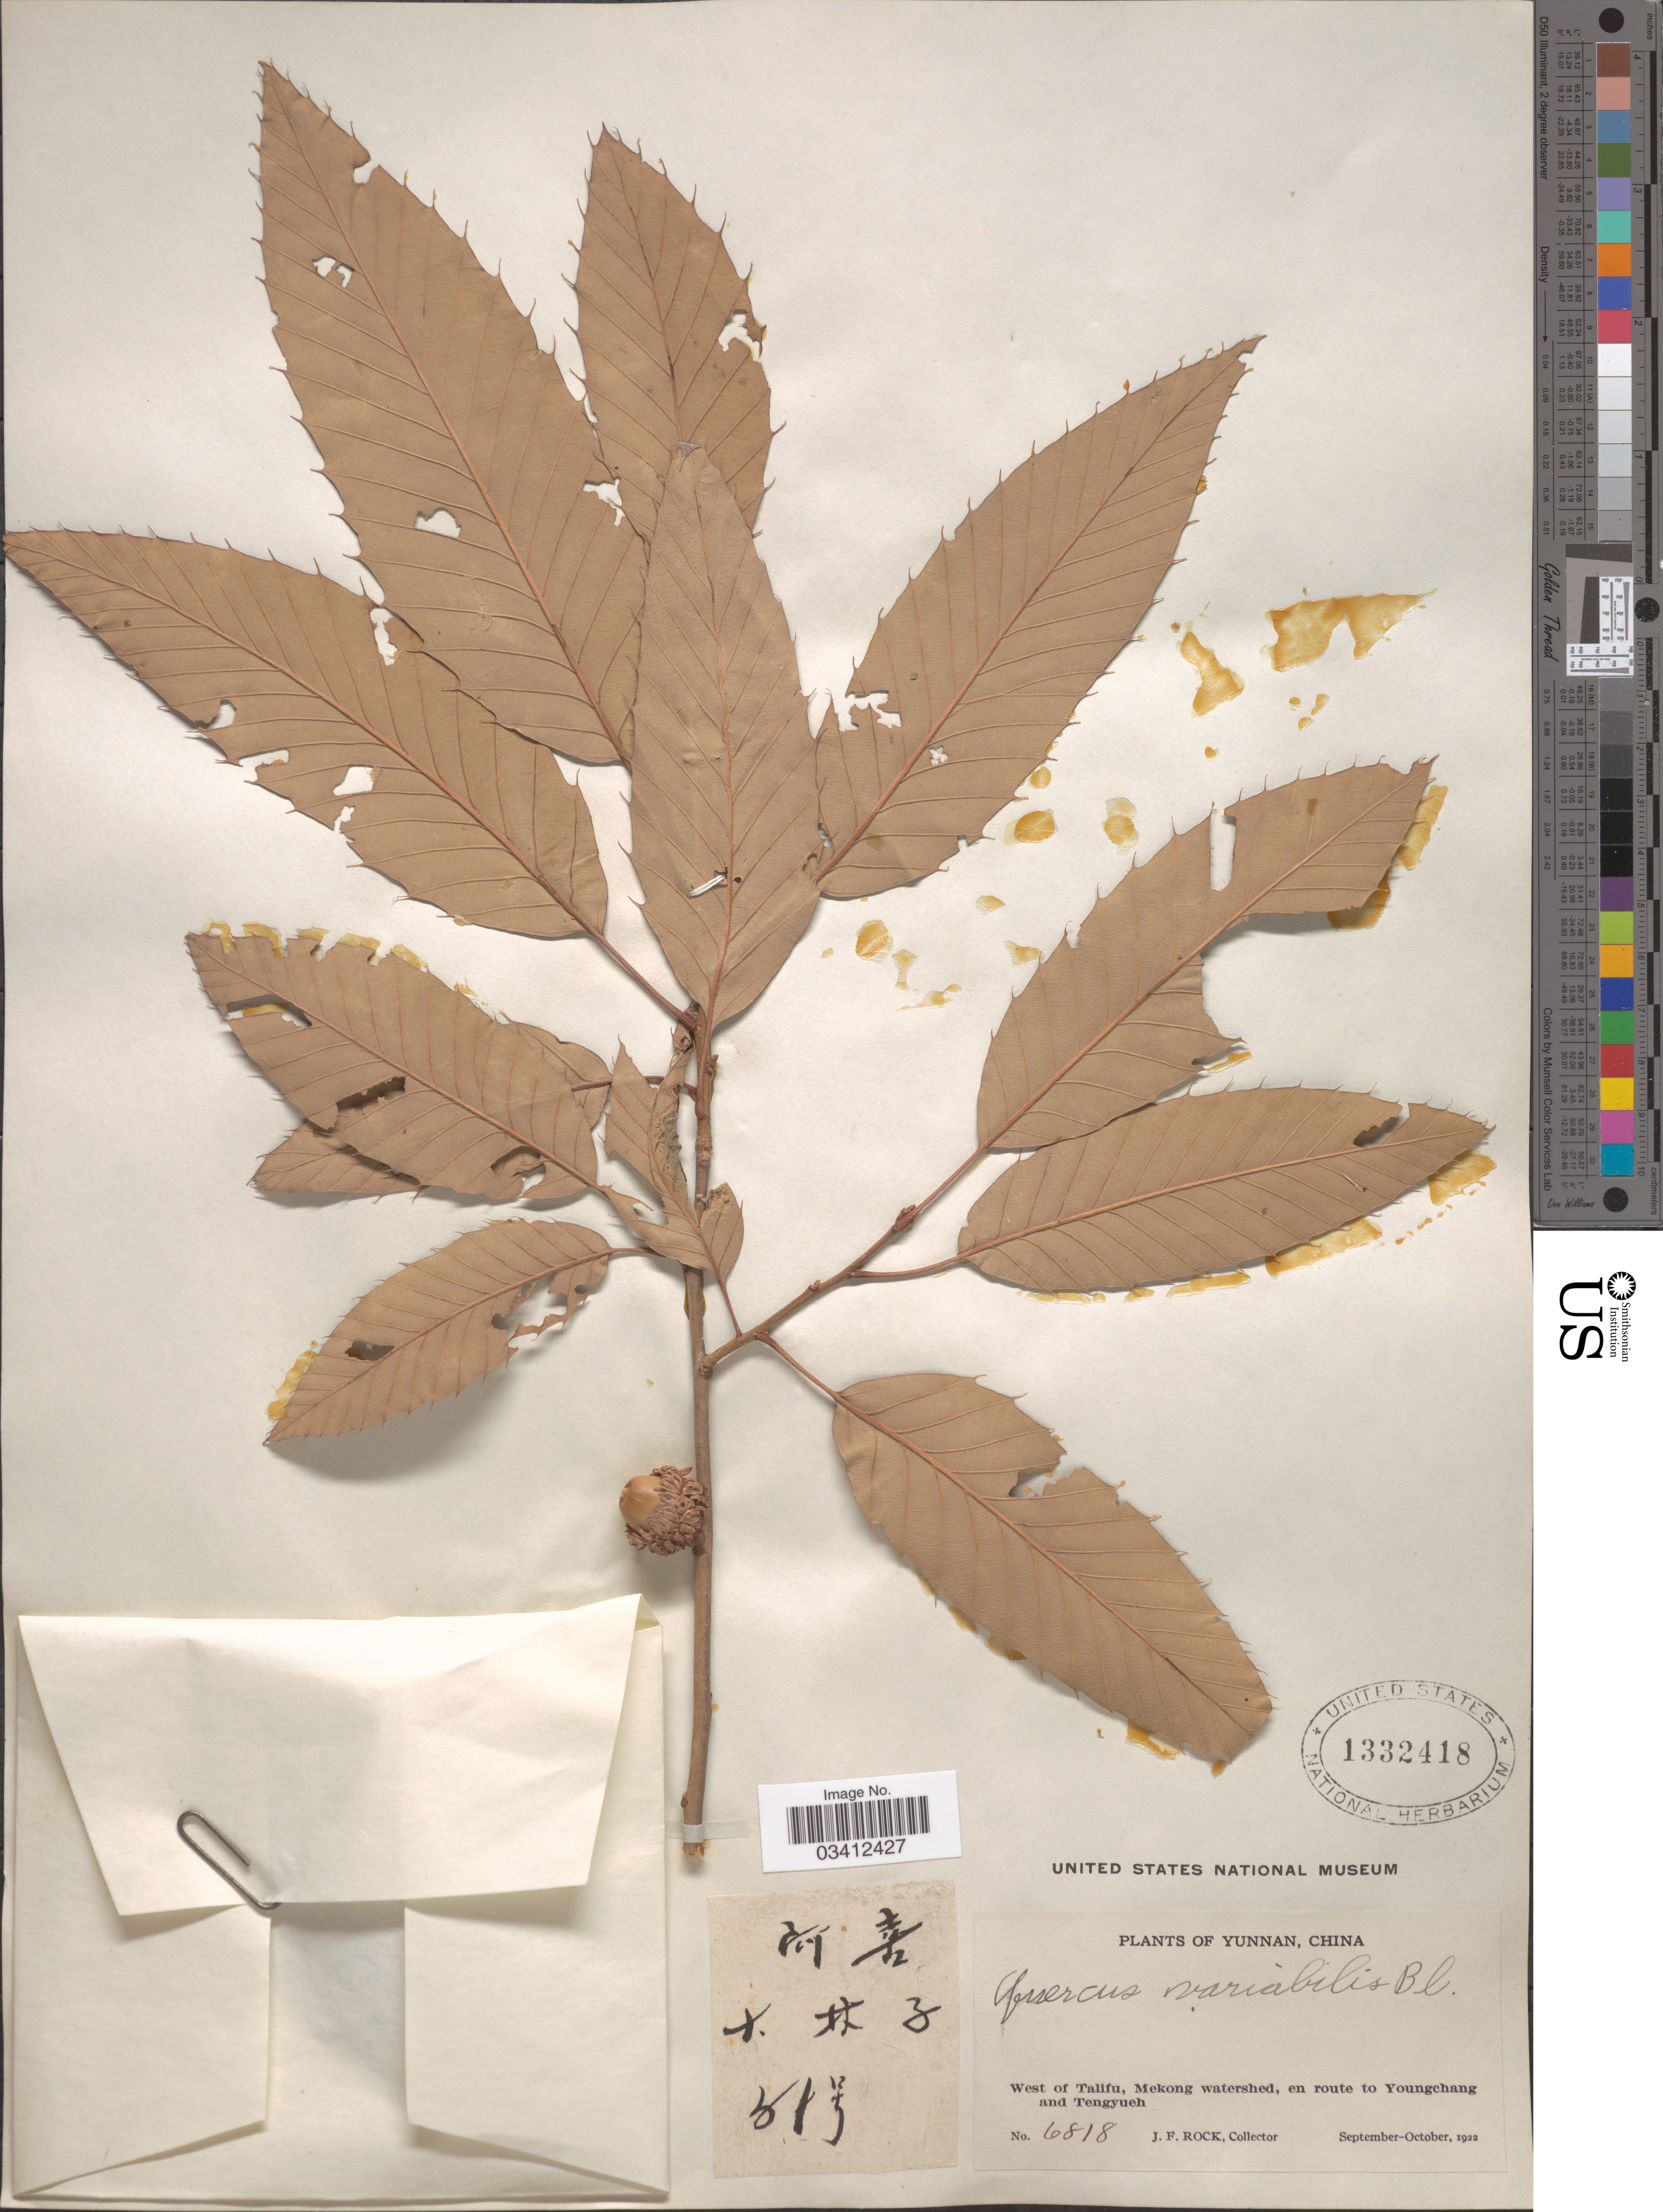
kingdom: Plantae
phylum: Tracheophyta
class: Magnoliopsida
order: Fagales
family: Fagaceae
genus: Quercus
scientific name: Quercus variabilis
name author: Blume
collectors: J. Rock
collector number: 6818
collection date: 1922-09/1922-10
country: China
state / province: Yunnan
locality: West of Talifu, Mekong watershed, en route to Youngchang and Tengyueh.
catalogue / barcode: US 1332418